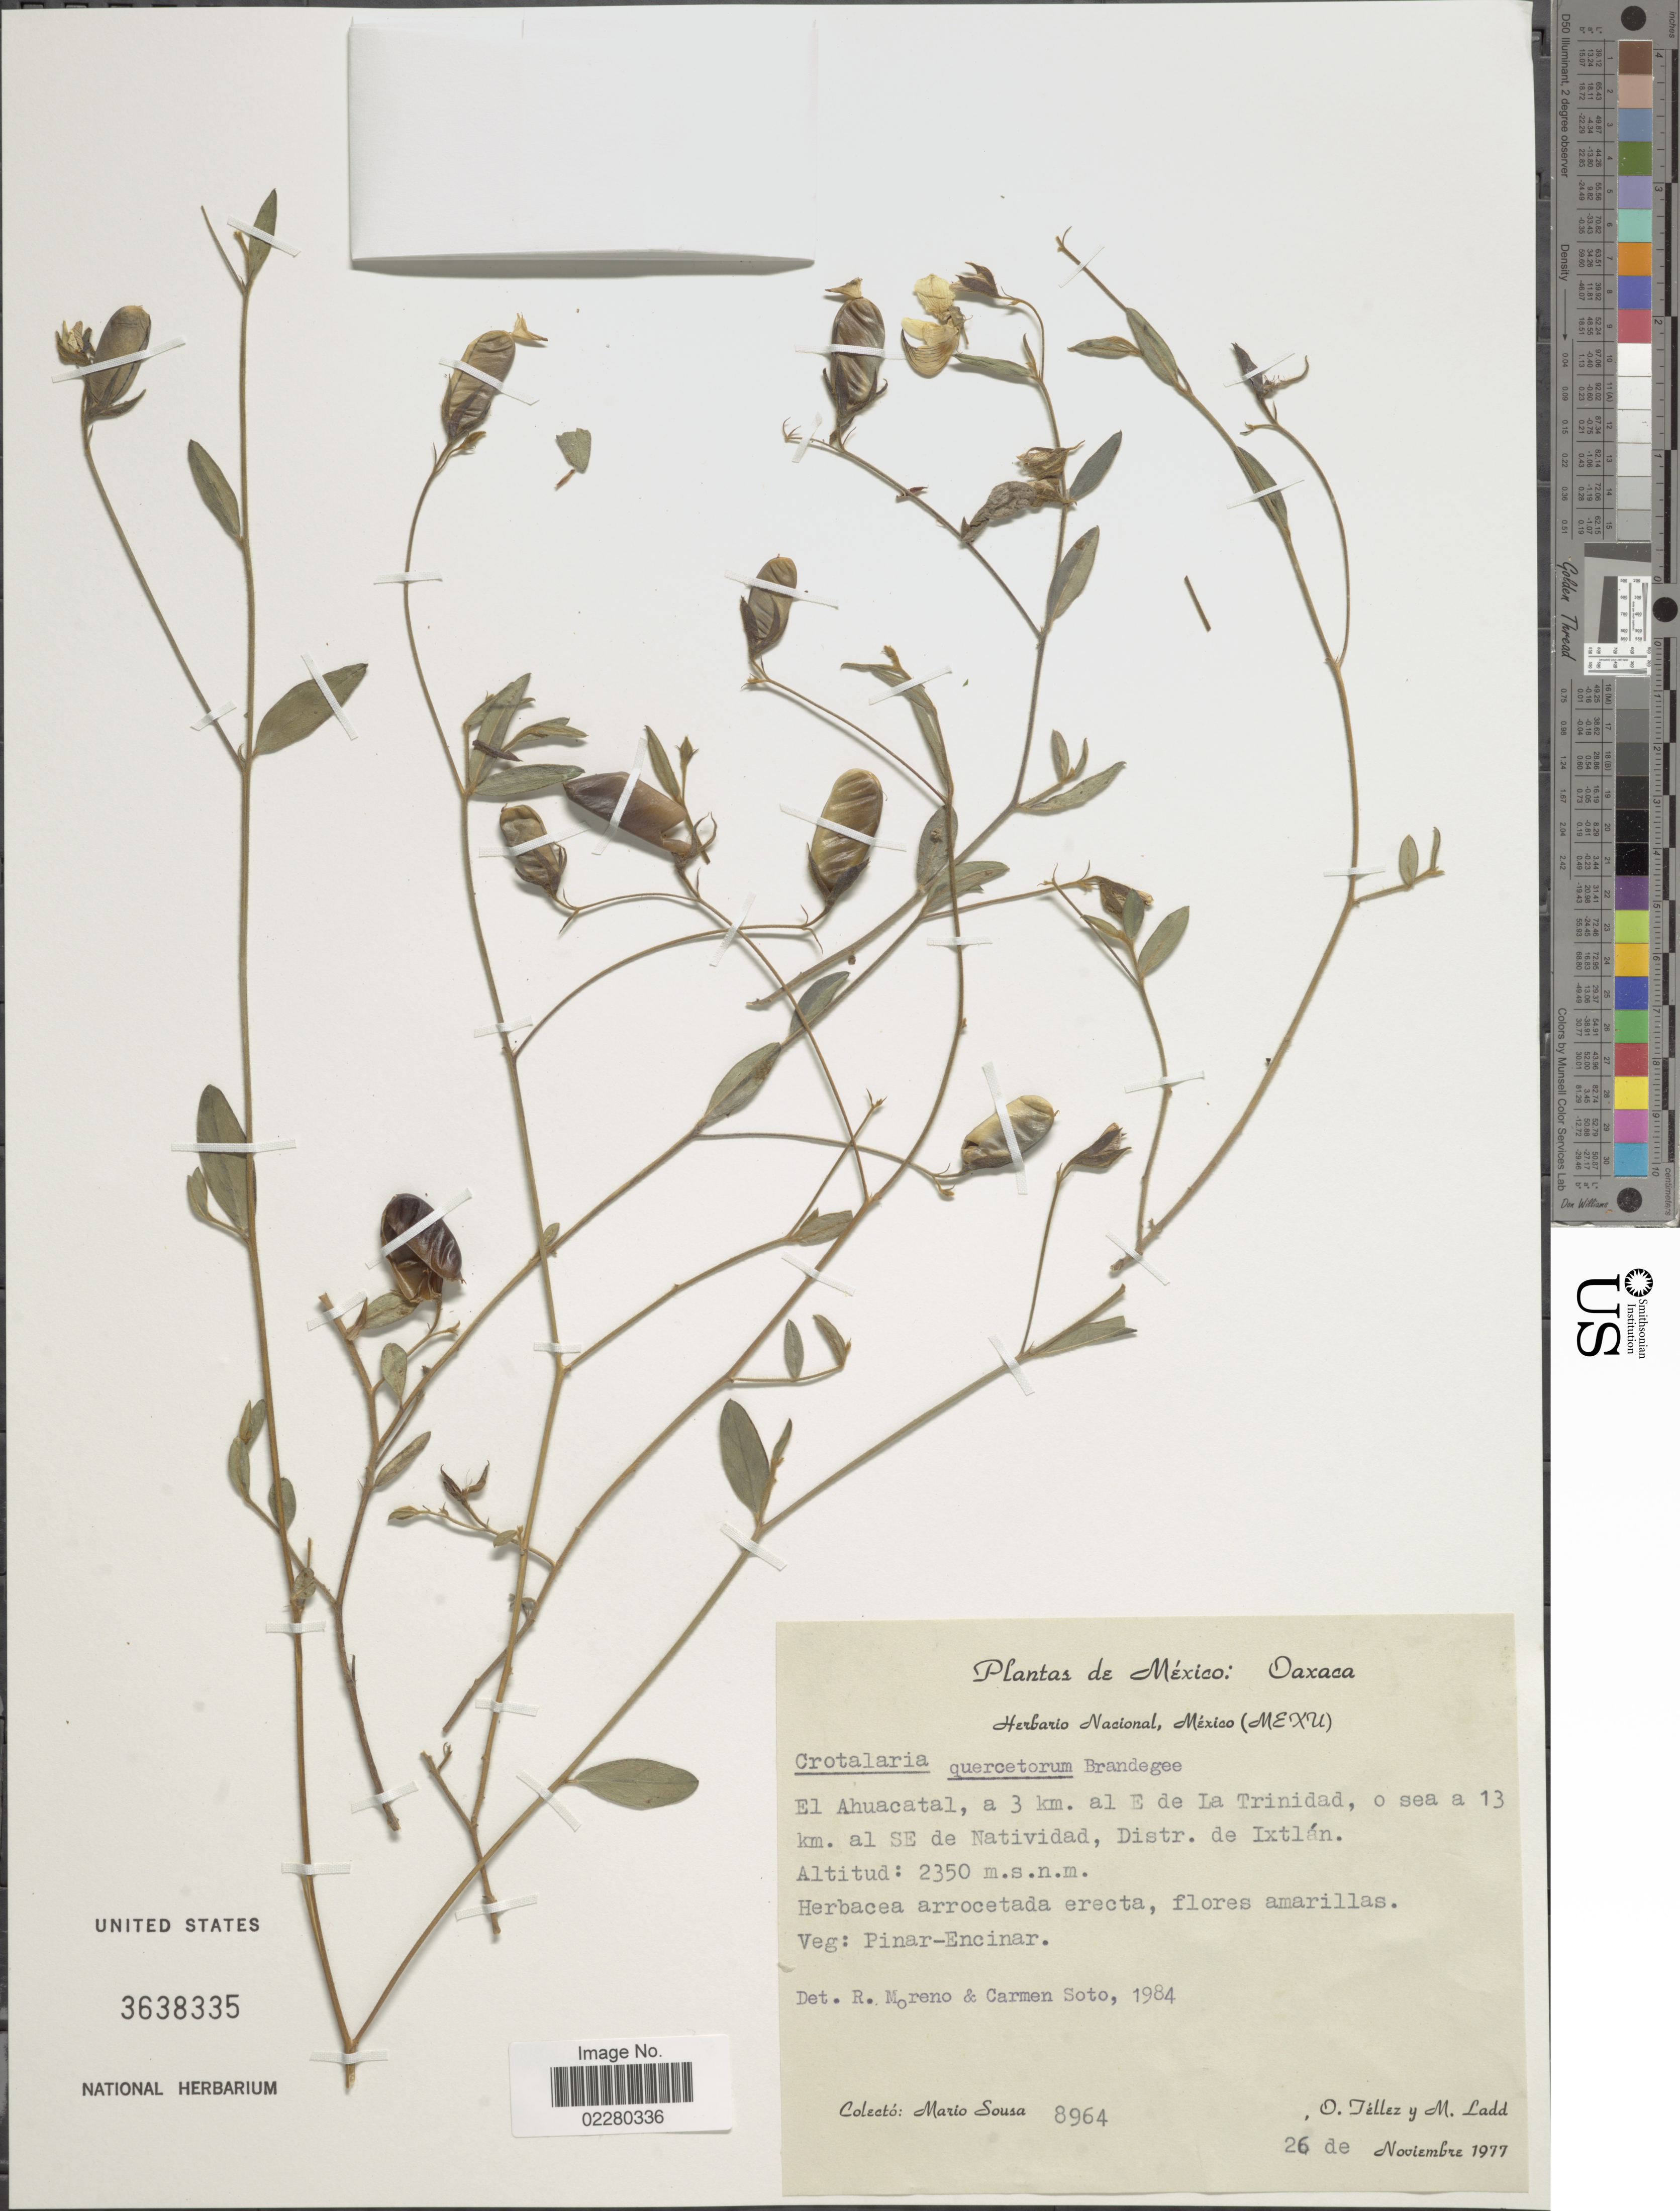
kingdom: Plantae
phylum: Tracheophyta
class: Magnoliopsida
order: Fabales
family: Fabaceae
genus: Crotalaria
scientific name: Crotalaria quercetorum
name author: Brandegee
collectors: M. Sousa S.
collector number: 8964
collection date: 1977-11-26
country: Mexico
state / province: Oaxaca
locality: El Ahuacatal, a 3 km. al E de La Trinidad, o sea a 13 km. al SE de Natividad, Distr. de Ixtlán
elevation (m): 2350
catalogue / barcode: US 3638335